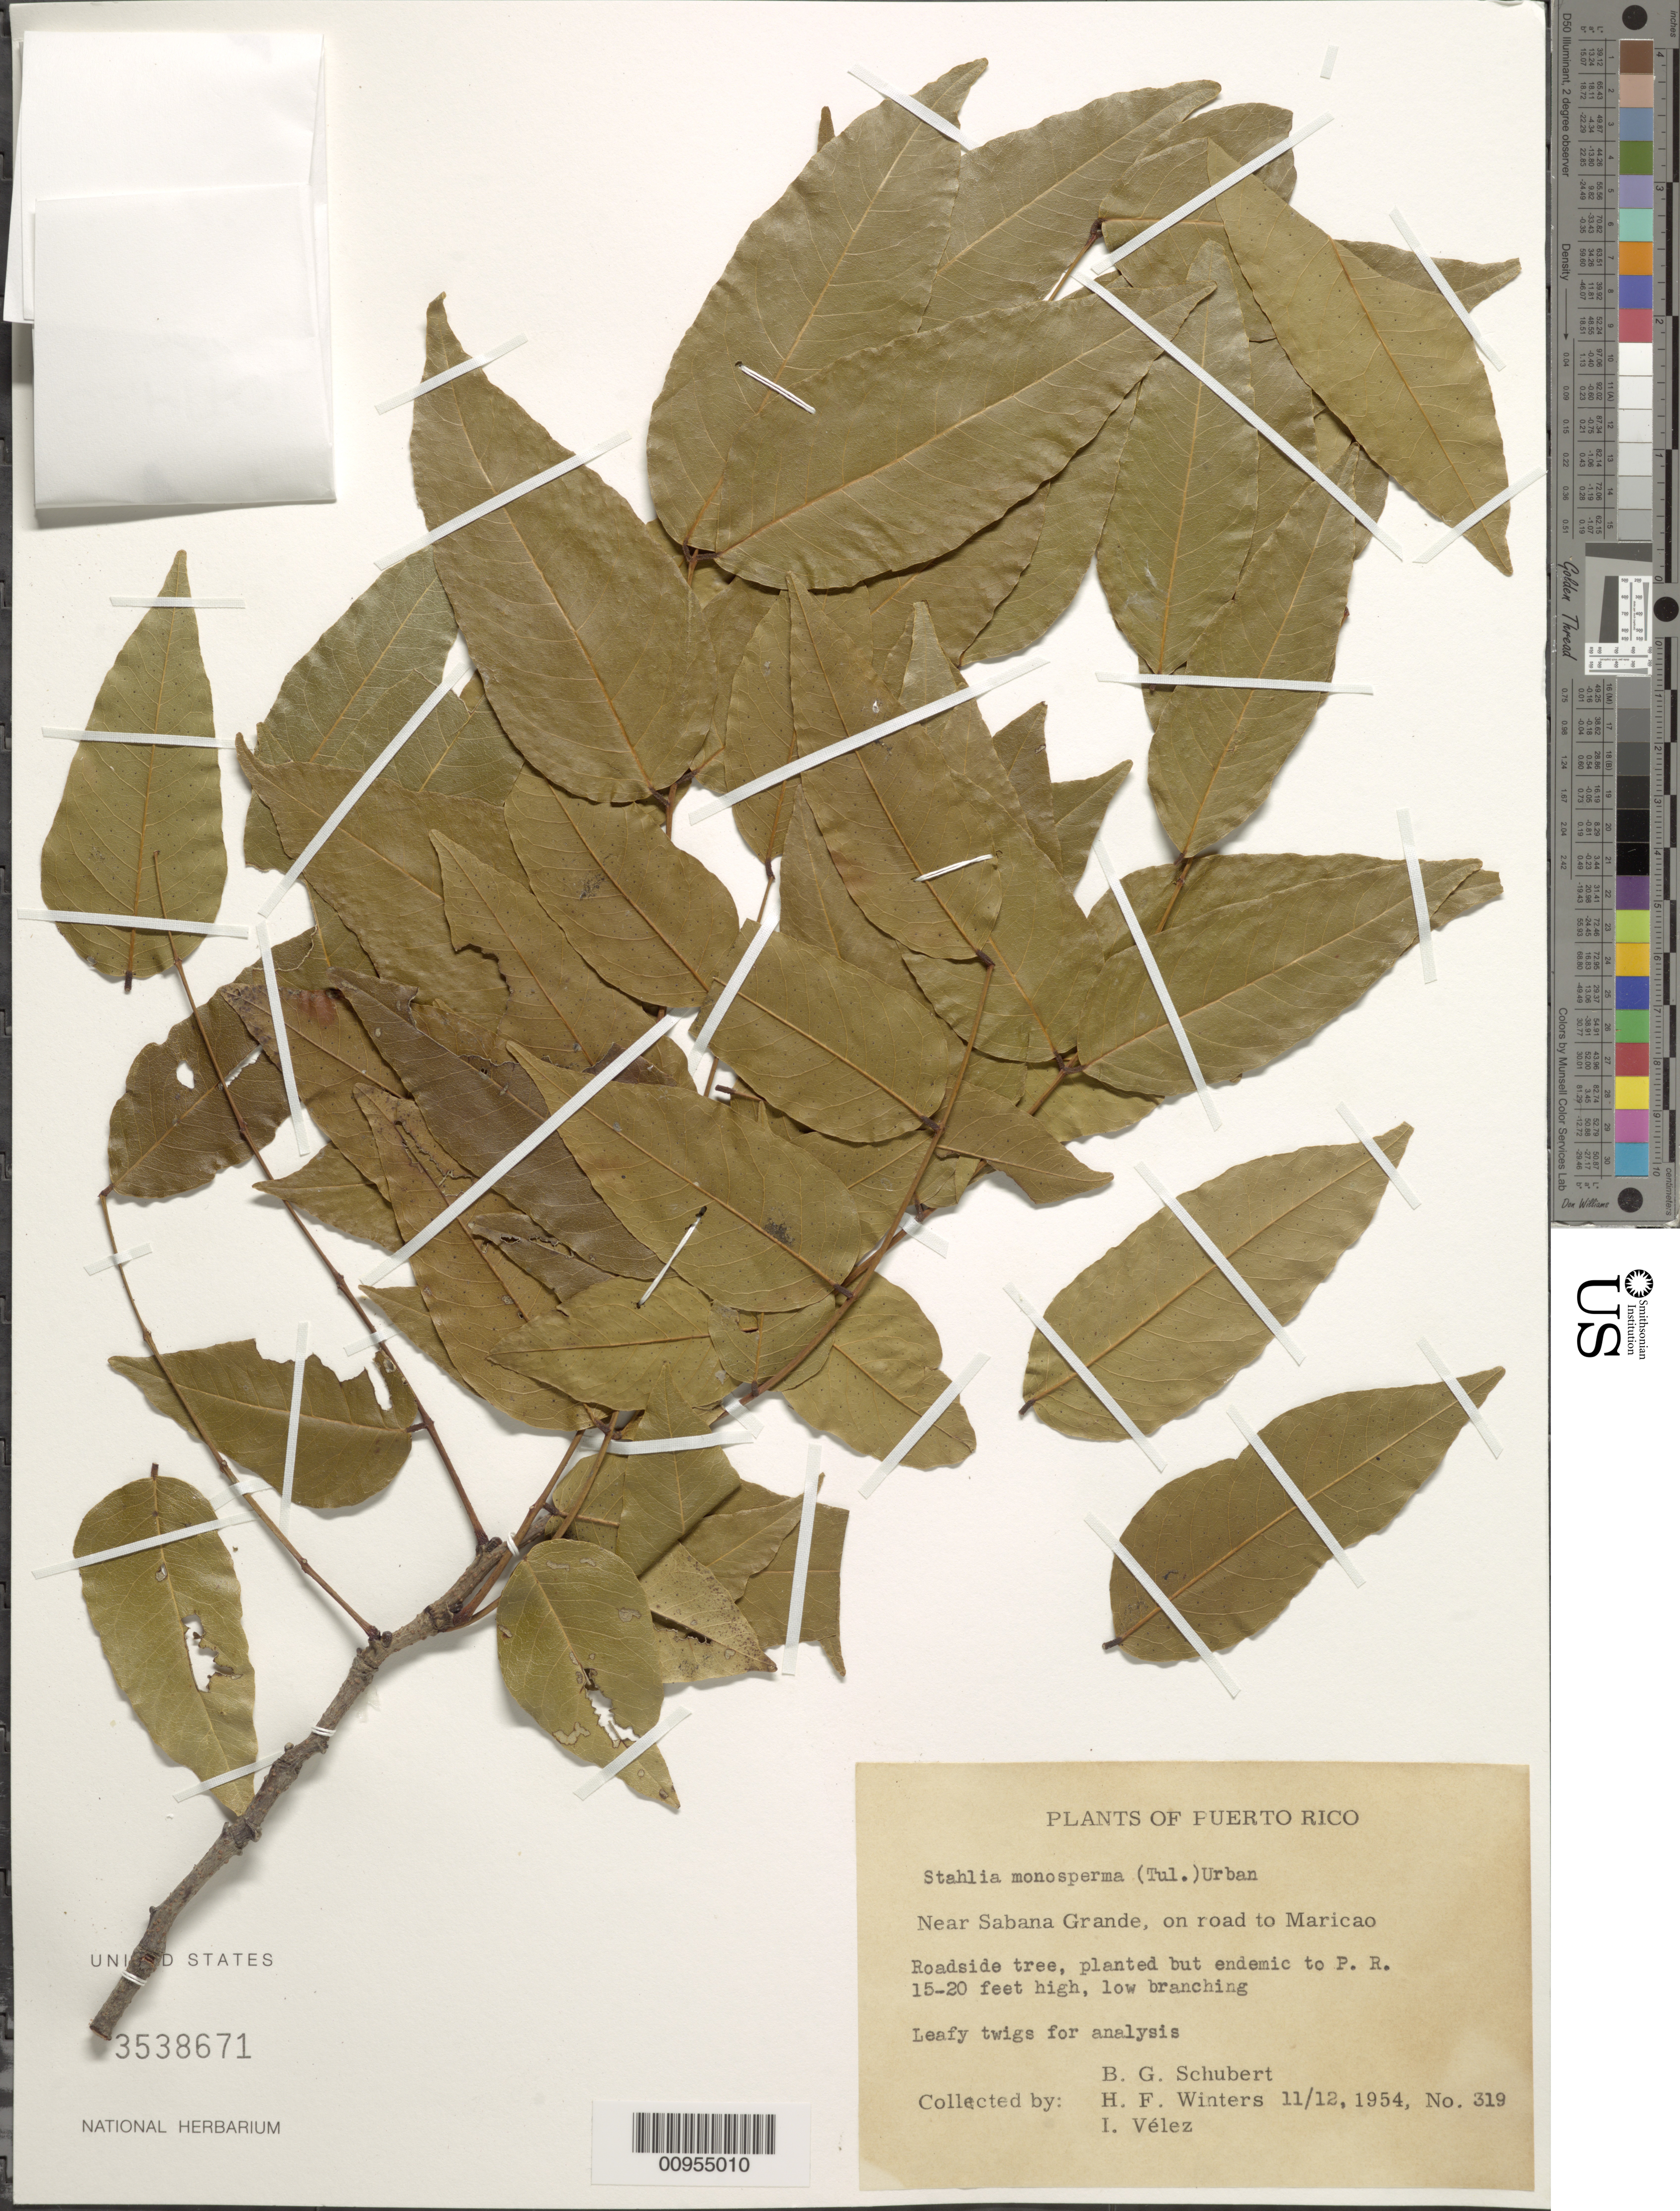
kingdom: Plantae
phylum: Tracheophyta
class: Magnoliopsida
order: Fabales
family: Fabaceae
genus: Libidibia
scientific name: Libidibia monosperma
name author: (Tul.) Gagnon & G.P. Lewis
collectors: B. Schubert & H. Winters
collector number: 319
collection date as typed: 12 Nov 1954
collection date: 1954-11-12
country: Puerto Rico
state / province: Maricao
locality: Near Sabana Grande, on road to Maricao.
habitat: Roadside.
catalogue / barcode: US 3538671